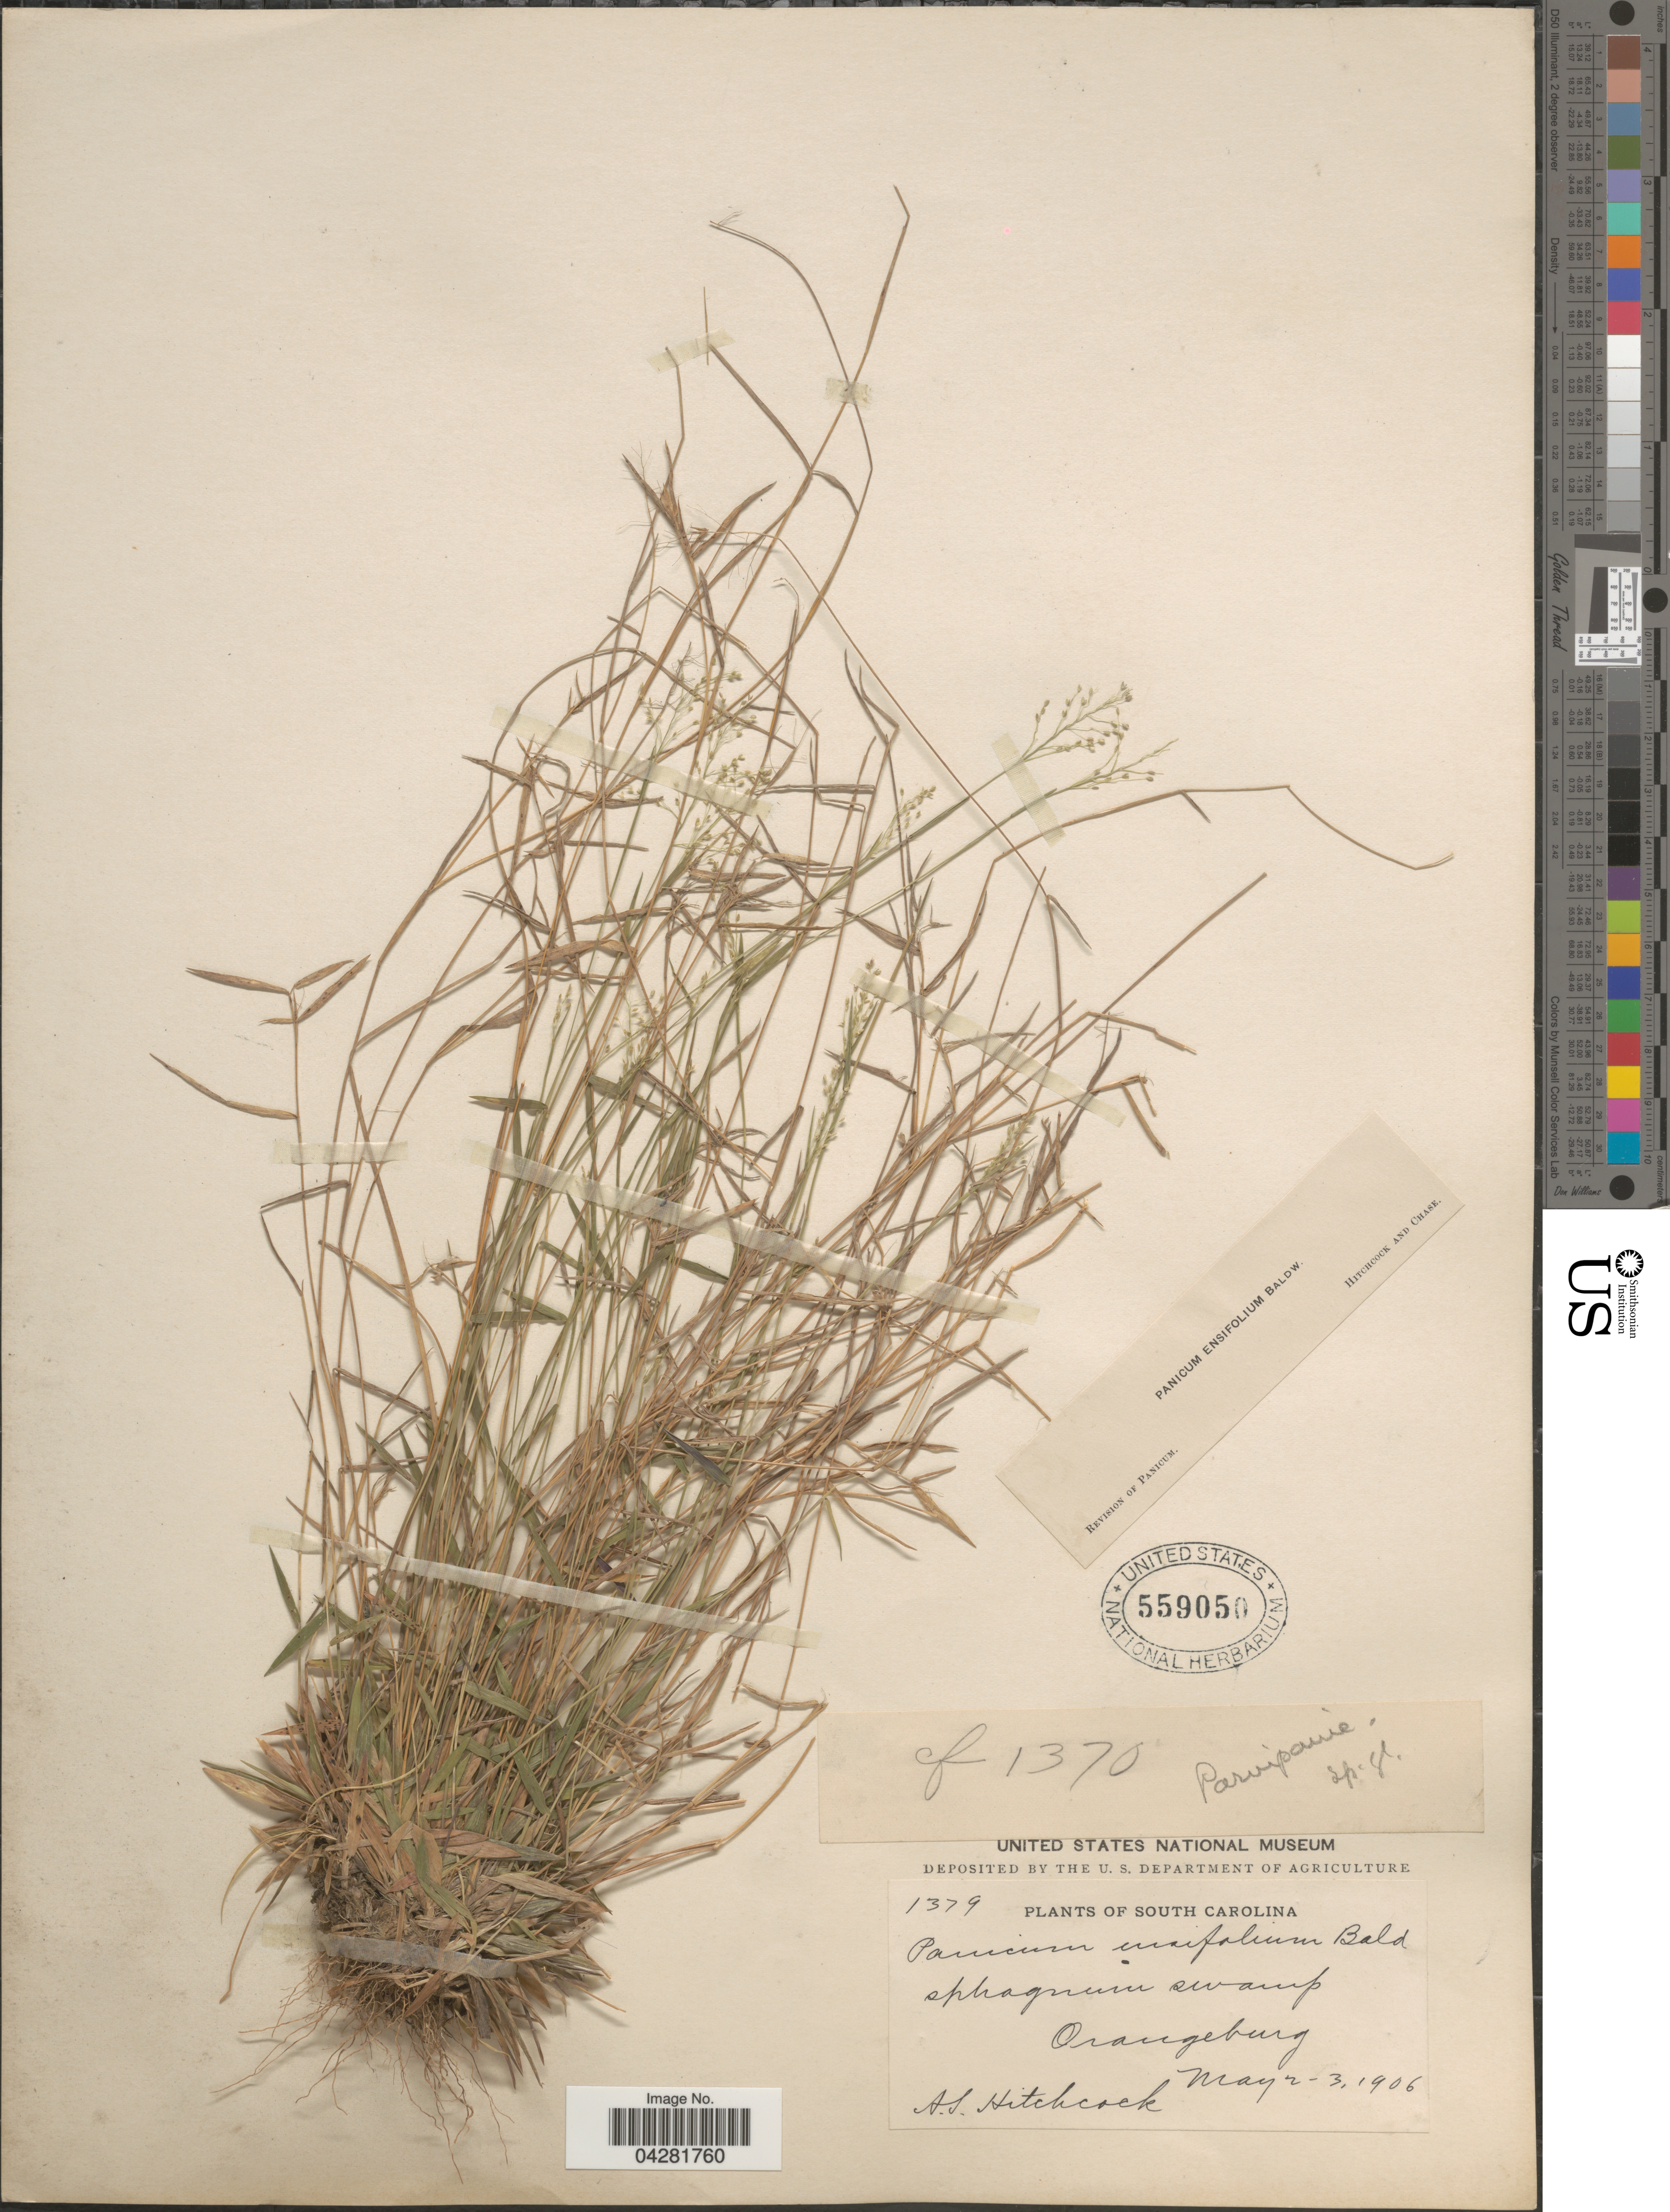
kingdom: Plantae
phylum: Tracheophyta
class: Liliopsida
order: Poales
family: Poaceae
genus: Dichanthelium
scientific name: Dichanthelium ensifolium var. ensifolium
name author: (Baldwin ex Elliot) Gould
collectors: A. S. Hitchcock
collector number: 1379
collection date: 1906-05-02/1906-05-03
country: United States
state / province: South Carolina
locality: Orangeburg.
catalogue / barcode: US 559050